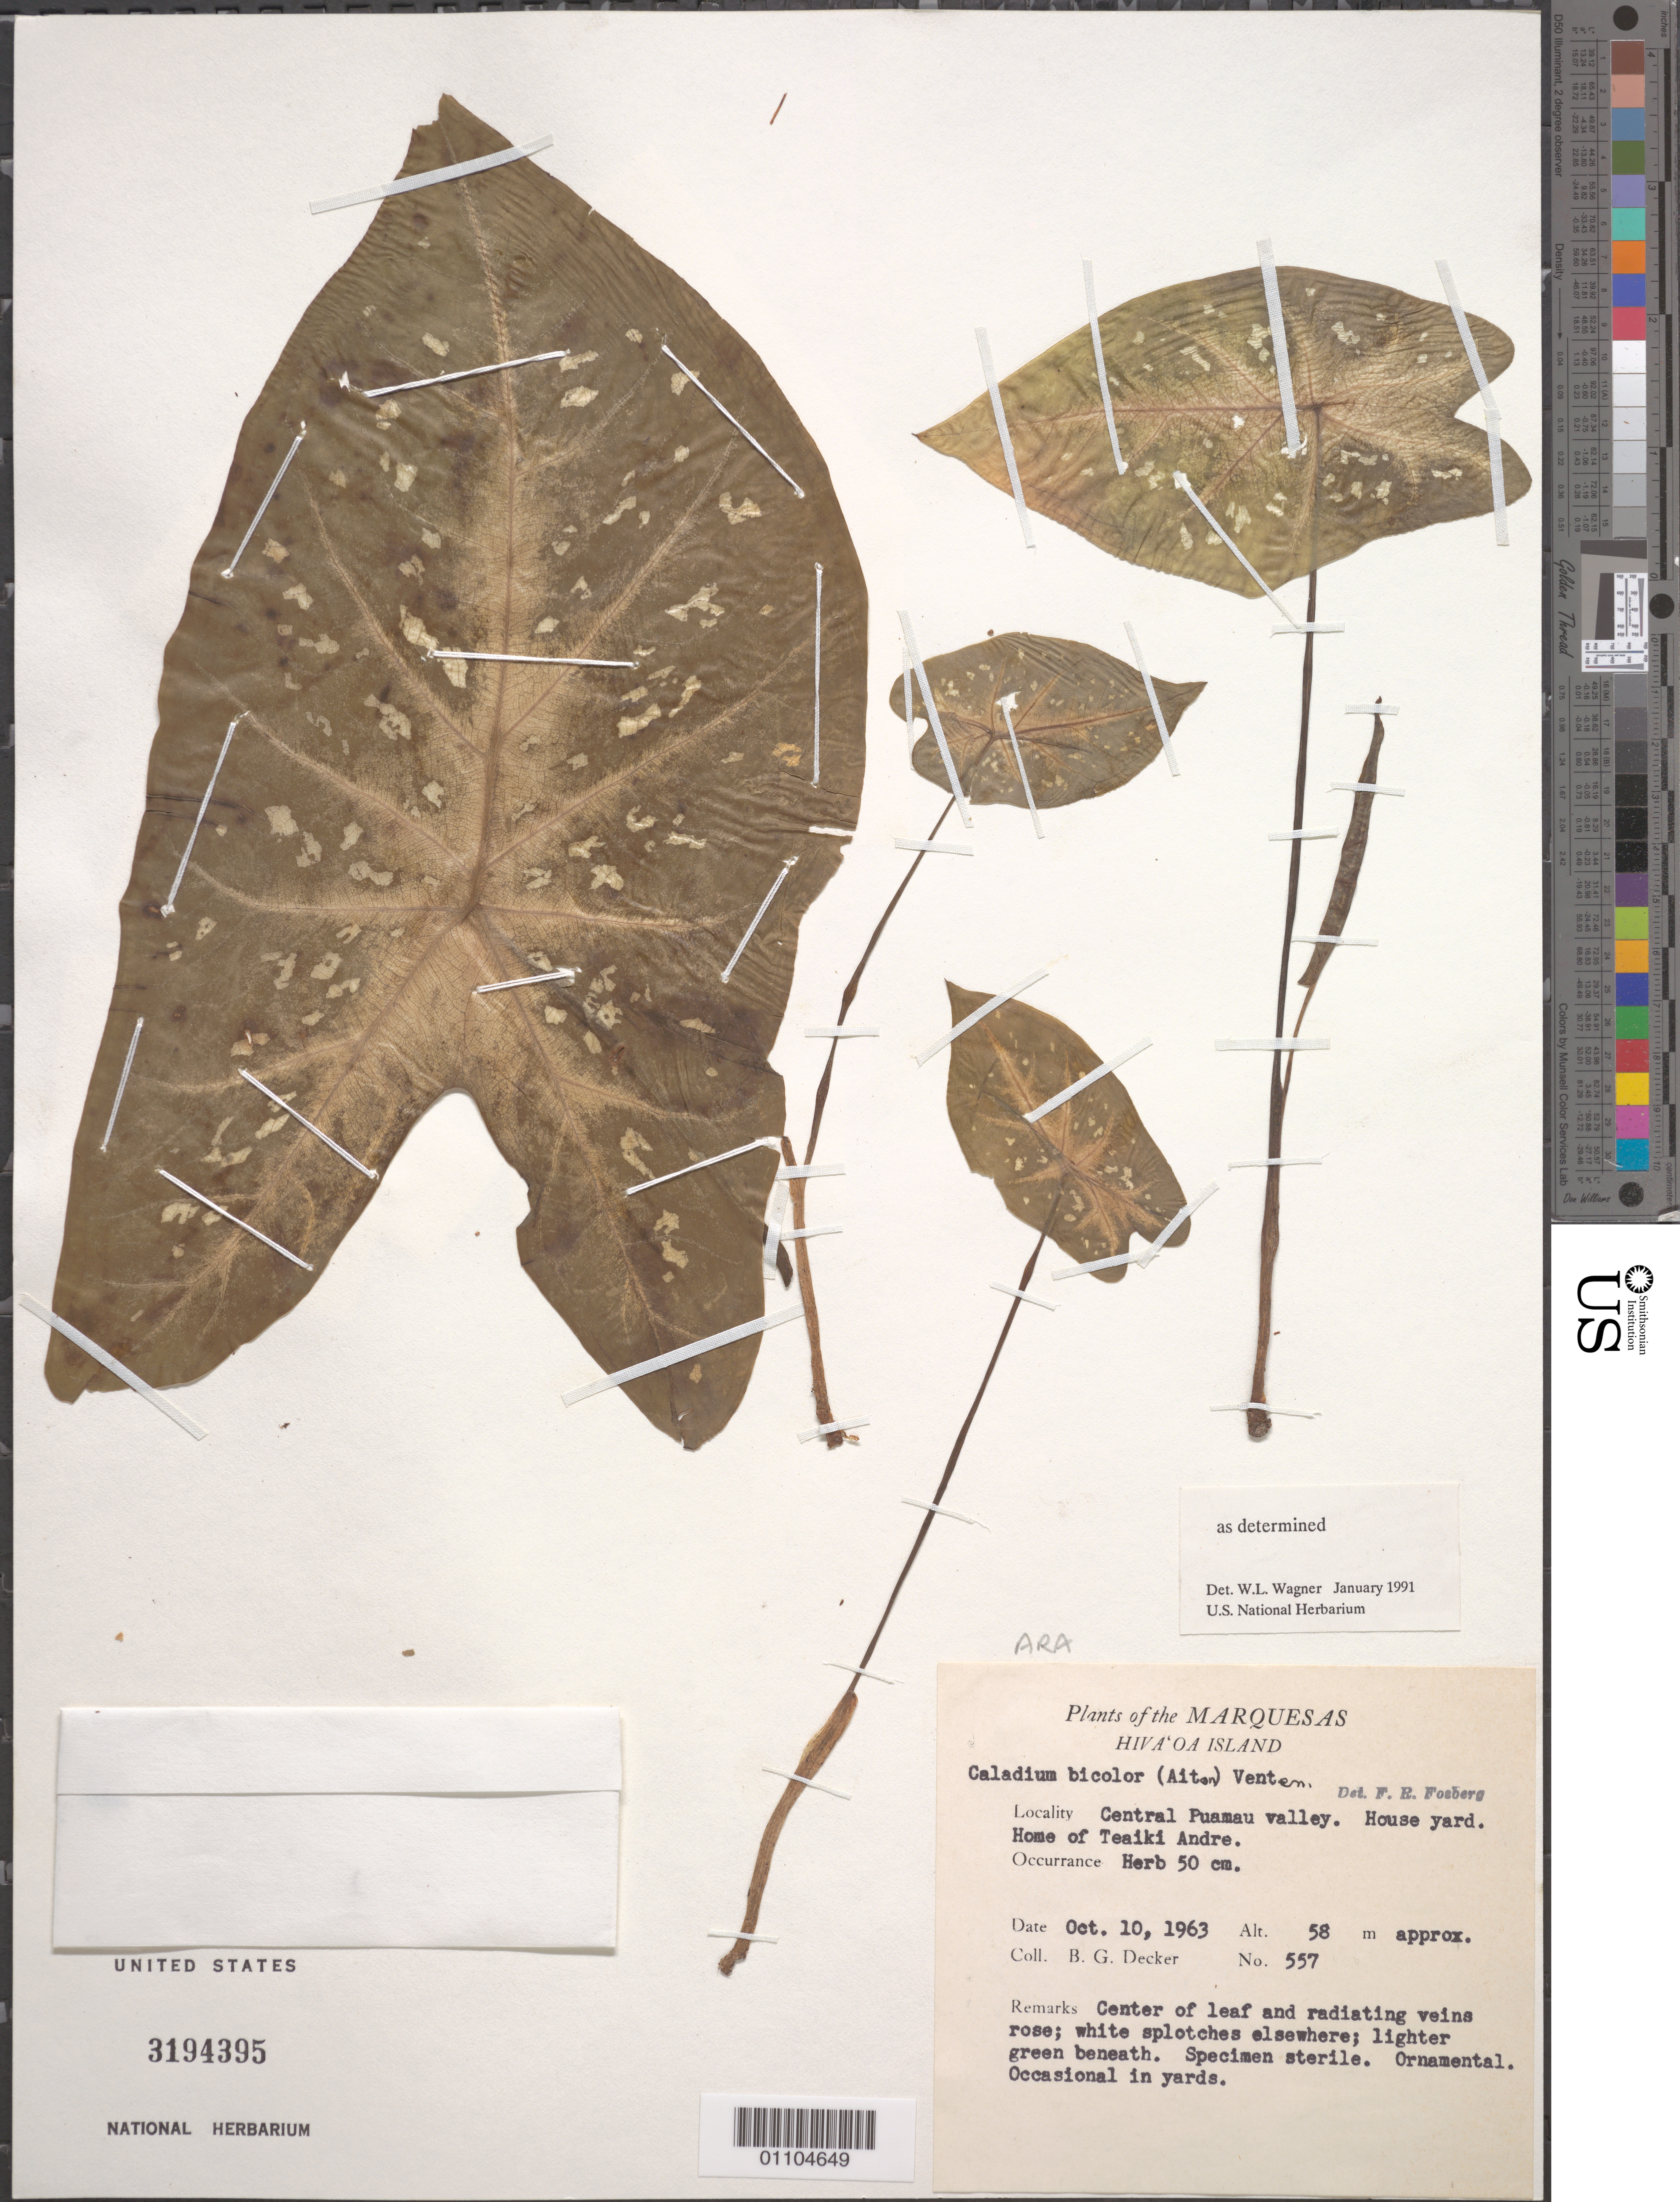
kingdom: Plantae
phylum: Tracheophyta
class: Liliopsida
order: Alismatales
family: Araceae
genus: Caladium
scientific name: Caladium bicolor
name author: (Aiton) Vent.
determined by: Wagner, W. L., (BOT), Smithsonian Institution - National Museum of Natural History (UNITED STATES)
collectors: B. G. Decker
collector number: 557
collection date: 1963-10-10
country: French Polynesia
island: Hiva Oa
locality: central Puamau Valley, house yard, home of Teaiki Andre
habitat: Ornamental, occasional in yards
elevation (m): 58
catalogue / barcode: US 3194395